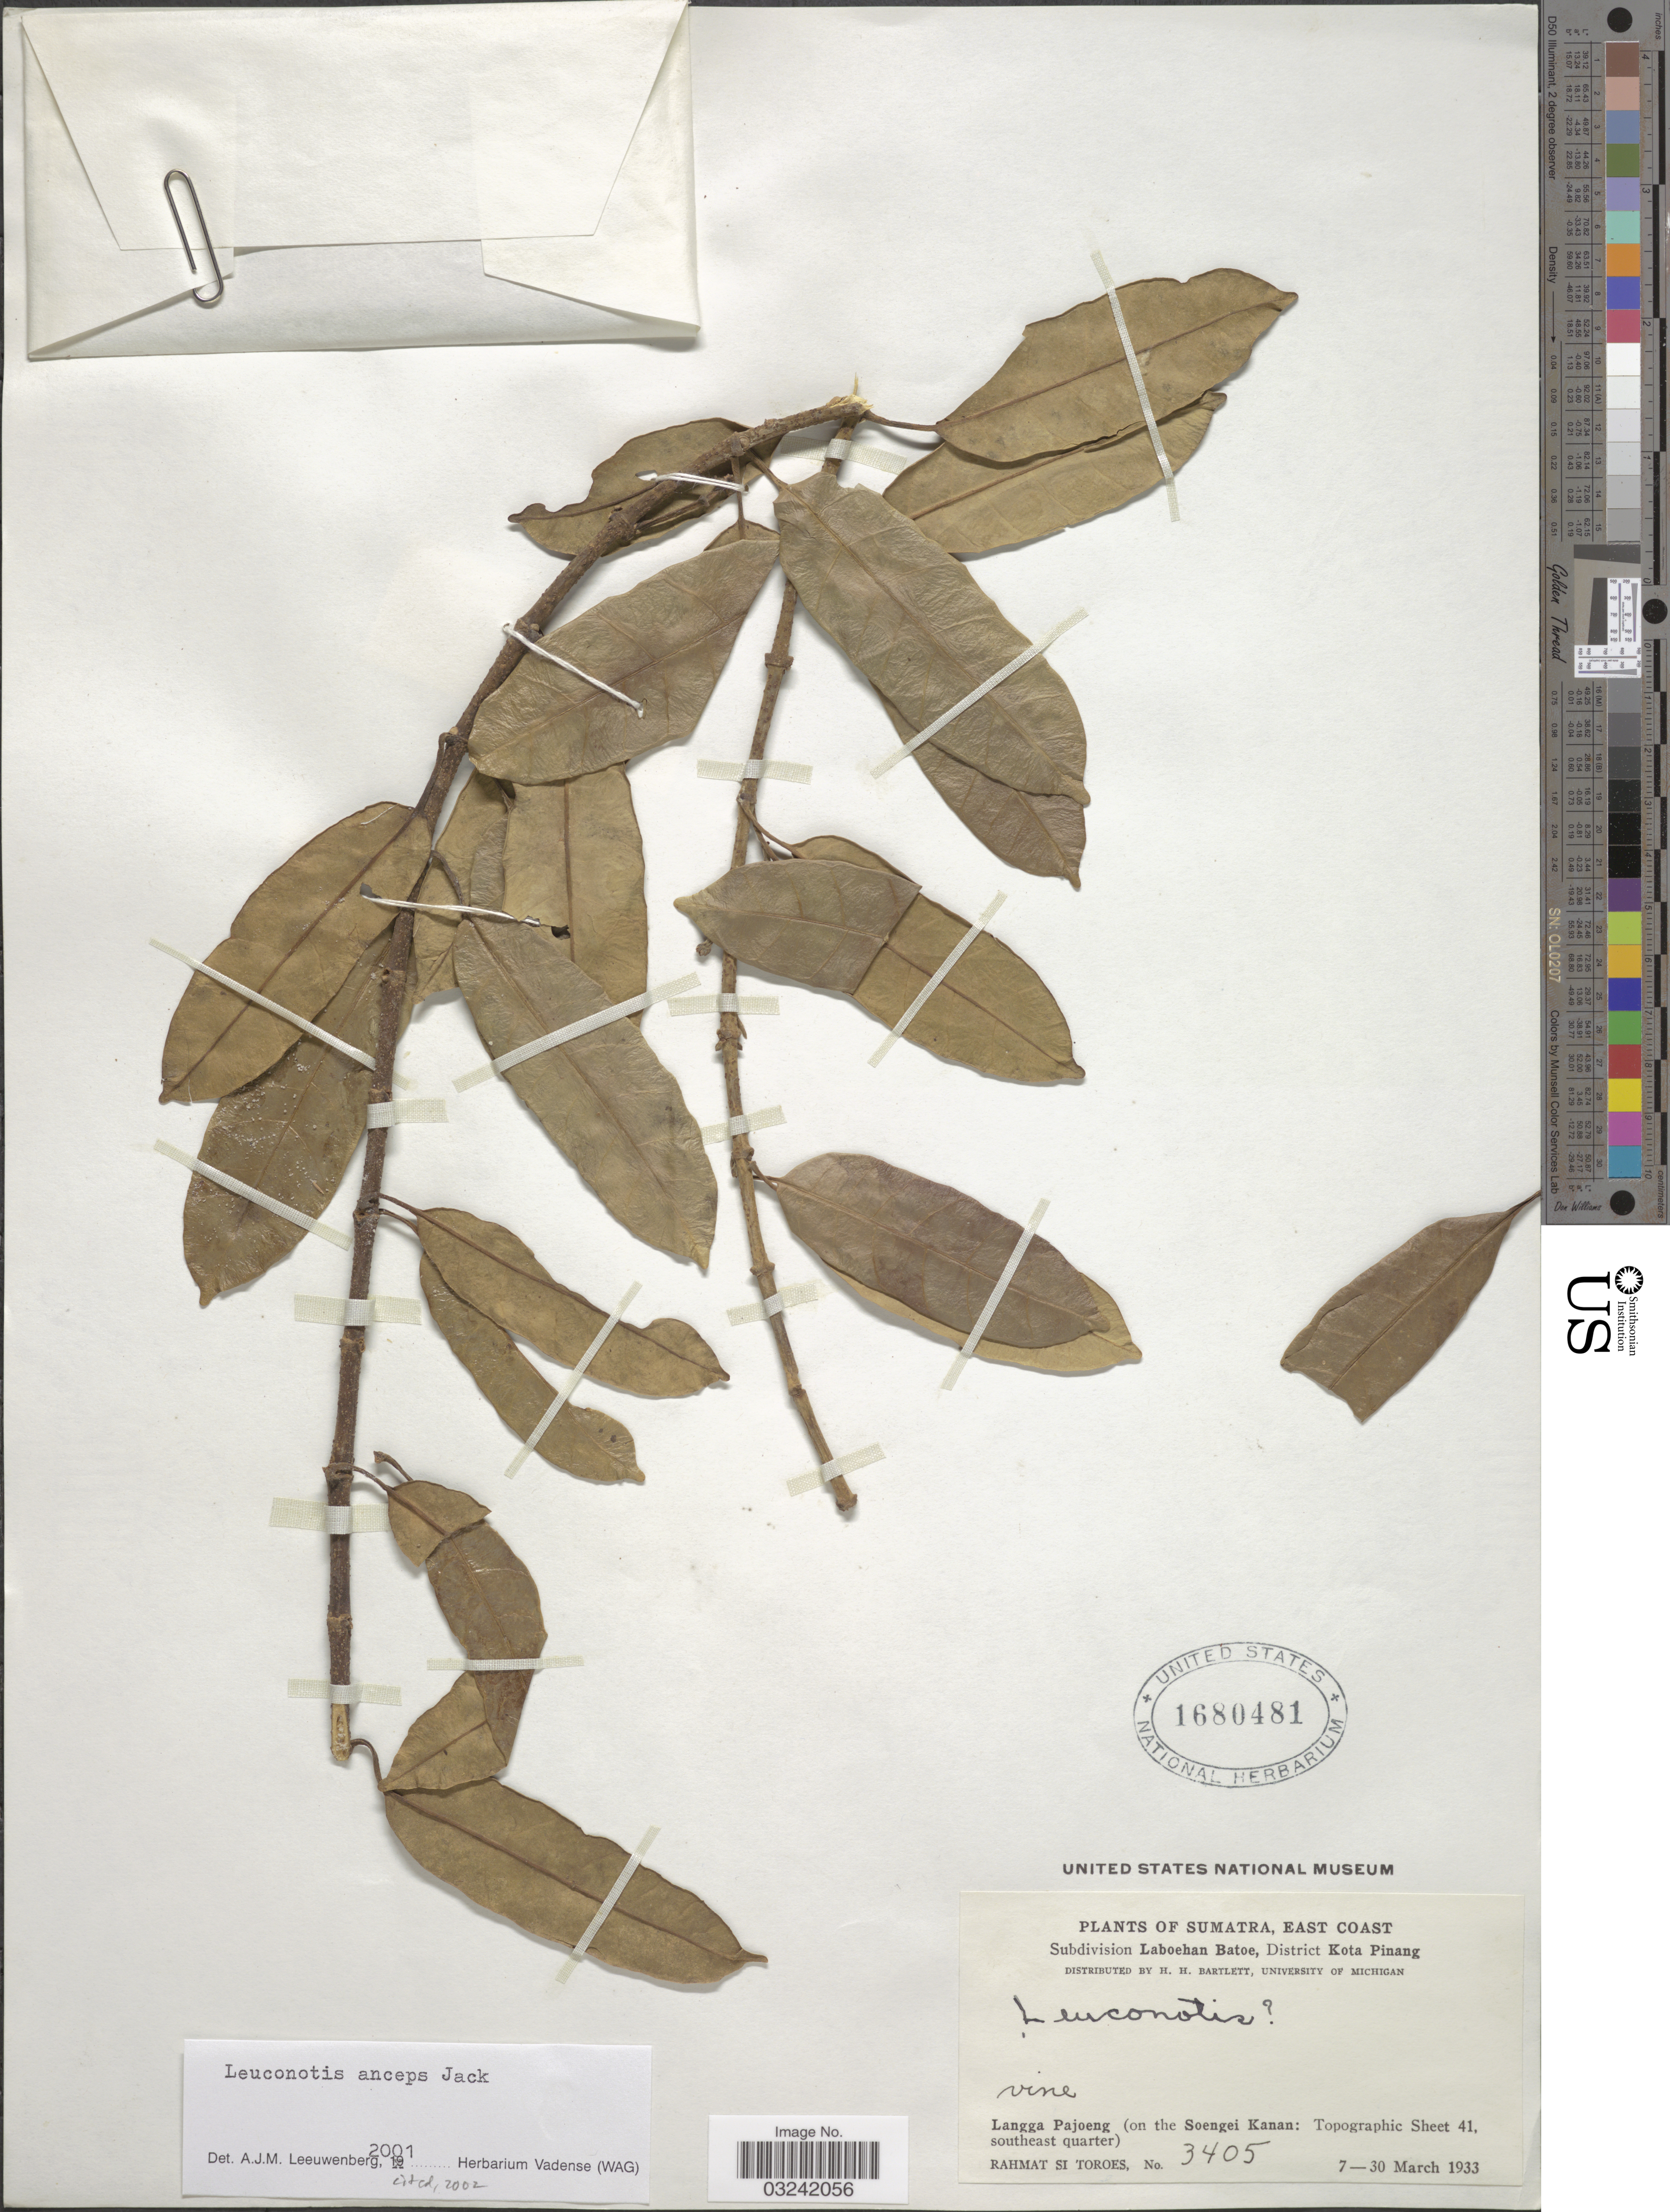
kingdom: Plantae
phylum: Tracheophyta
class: Magnoliopsida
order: Gentianales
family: Apocynaceae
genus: Leuconotis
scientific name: Leuconotis anceps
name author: Jack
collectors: Rahmat Si Boeea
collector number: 3405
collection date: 1933-03-07/1933-03-30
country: Indonesia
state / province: Sumatra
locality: Sumatra, East Coast, Subdivision Laboehan Batoe, District Kota Pinang, Langga Pajoeng (on the Soengei Kanan: Topographic Sheet 41, southeast quarter).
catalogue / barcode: US 1680481